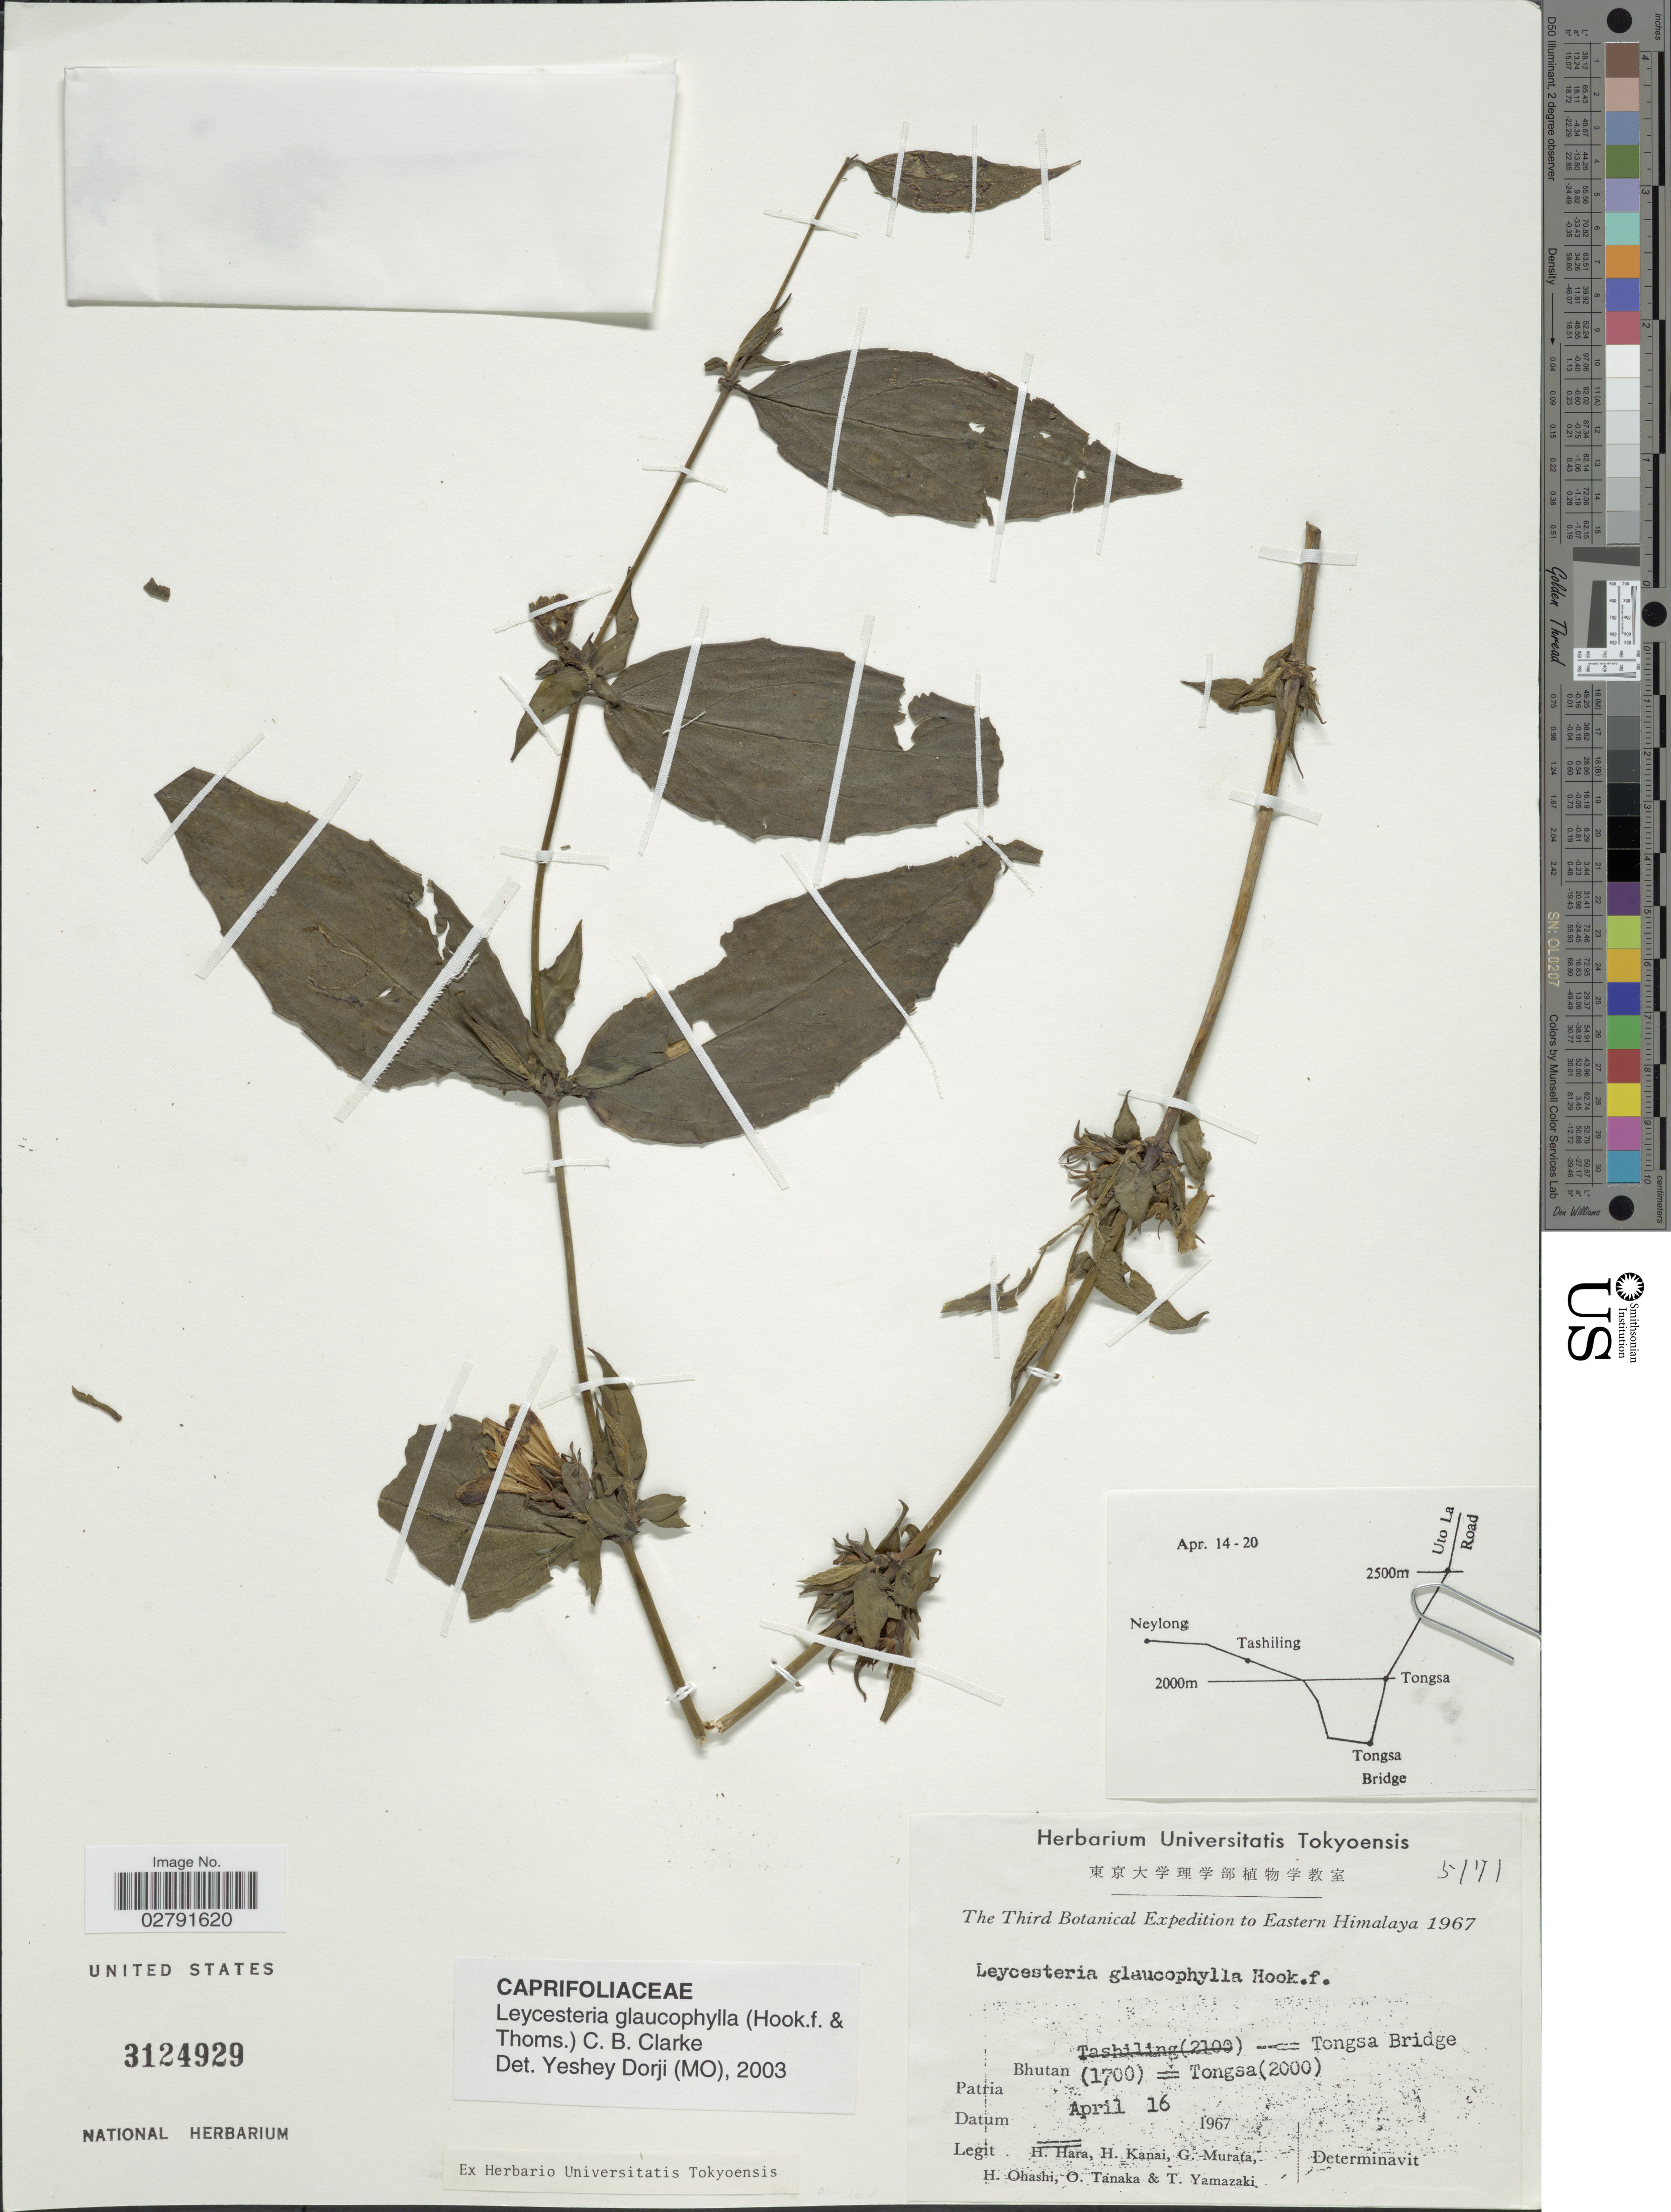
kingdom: Plantae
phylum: Tracheophyta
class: Magnoliopsida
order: Dipsacales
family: Caprifoliaceae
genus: Leycesteria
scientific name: Leycesteria glaucophylla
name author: (Hook. f.) C.B. Clarke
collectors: H. Hara, H. Kanai, G. Murata, H. Ohashi & et al.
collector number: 5171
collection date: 1967-04-16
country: Bhutan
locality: Eastern Himalaya, Tongsa Bridge = Tongsa.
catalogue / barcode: US 3124929